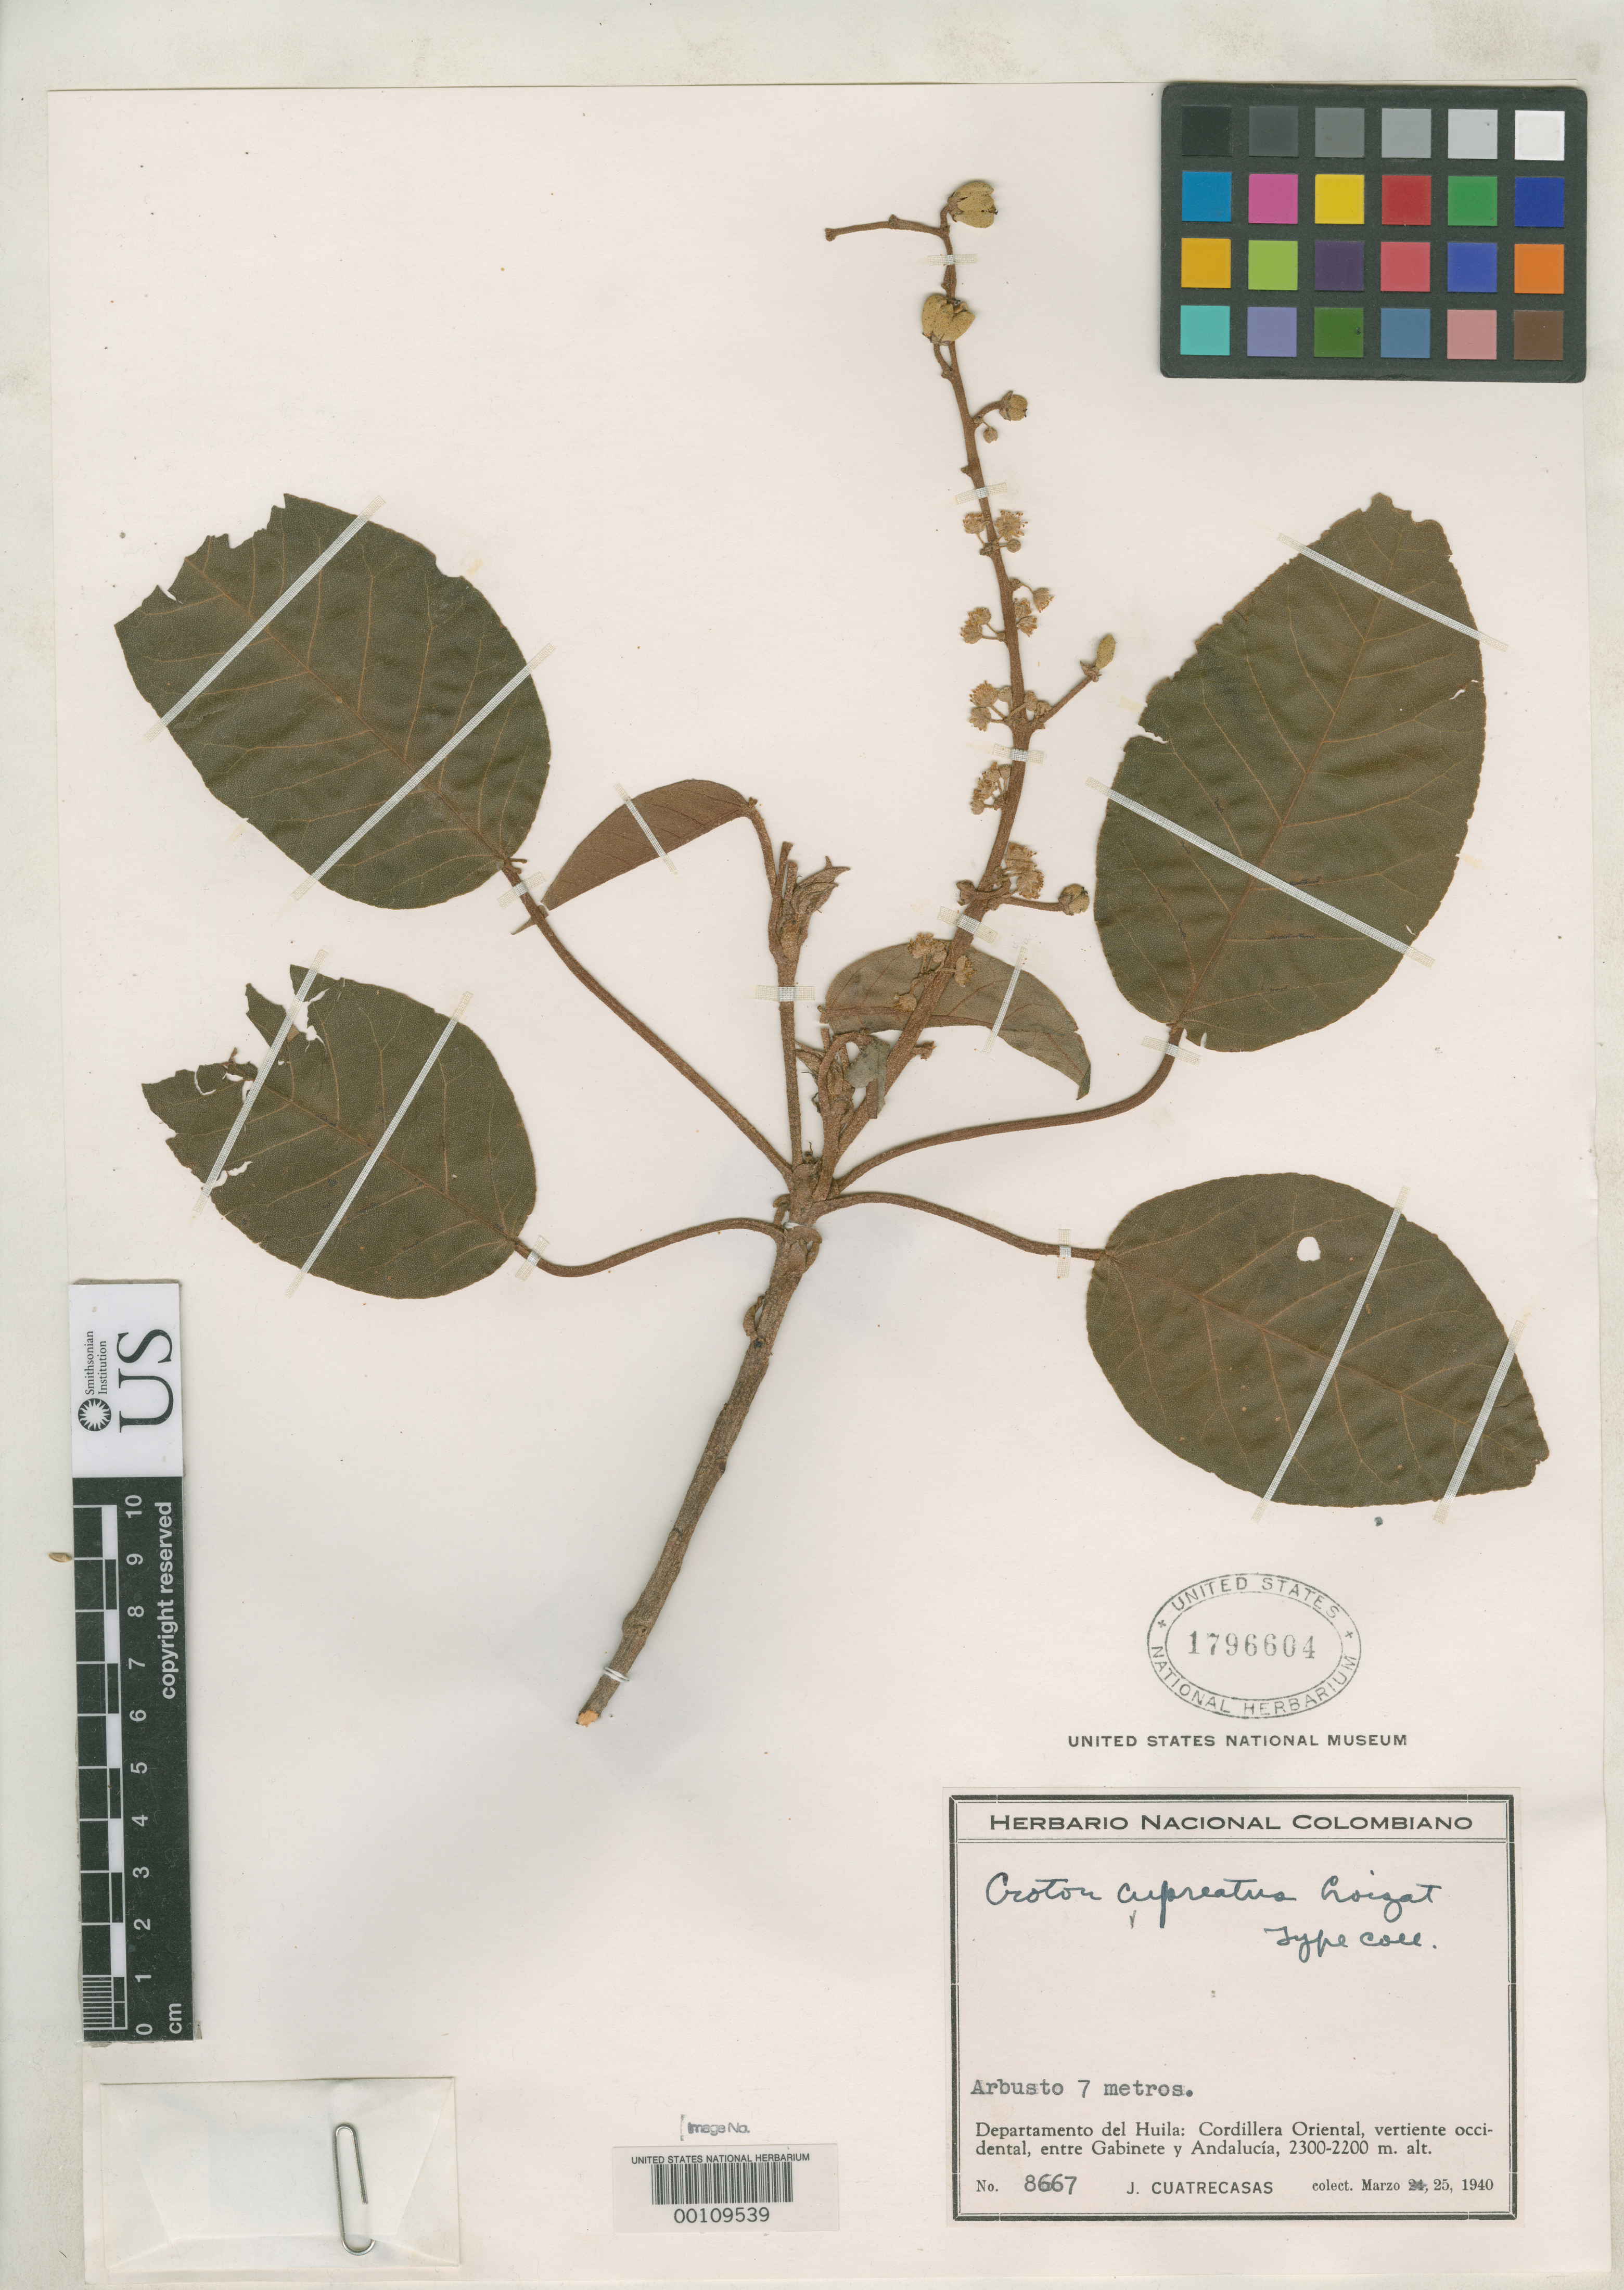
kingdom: Plantae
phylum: Tracheophyta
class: Magnoliopsida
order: Malpighiales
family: Euphorbiaceae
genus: Croton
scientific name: Croton cupreatus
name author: Croizat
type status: Isotype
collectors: J. Cuatrecasas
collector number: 8667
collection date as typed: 25 Mar 1940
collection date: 1940-03-25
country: Colombia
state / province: Huila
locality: Between Gabinete and Andalucia.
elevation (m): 2200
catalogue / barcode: US 1796604